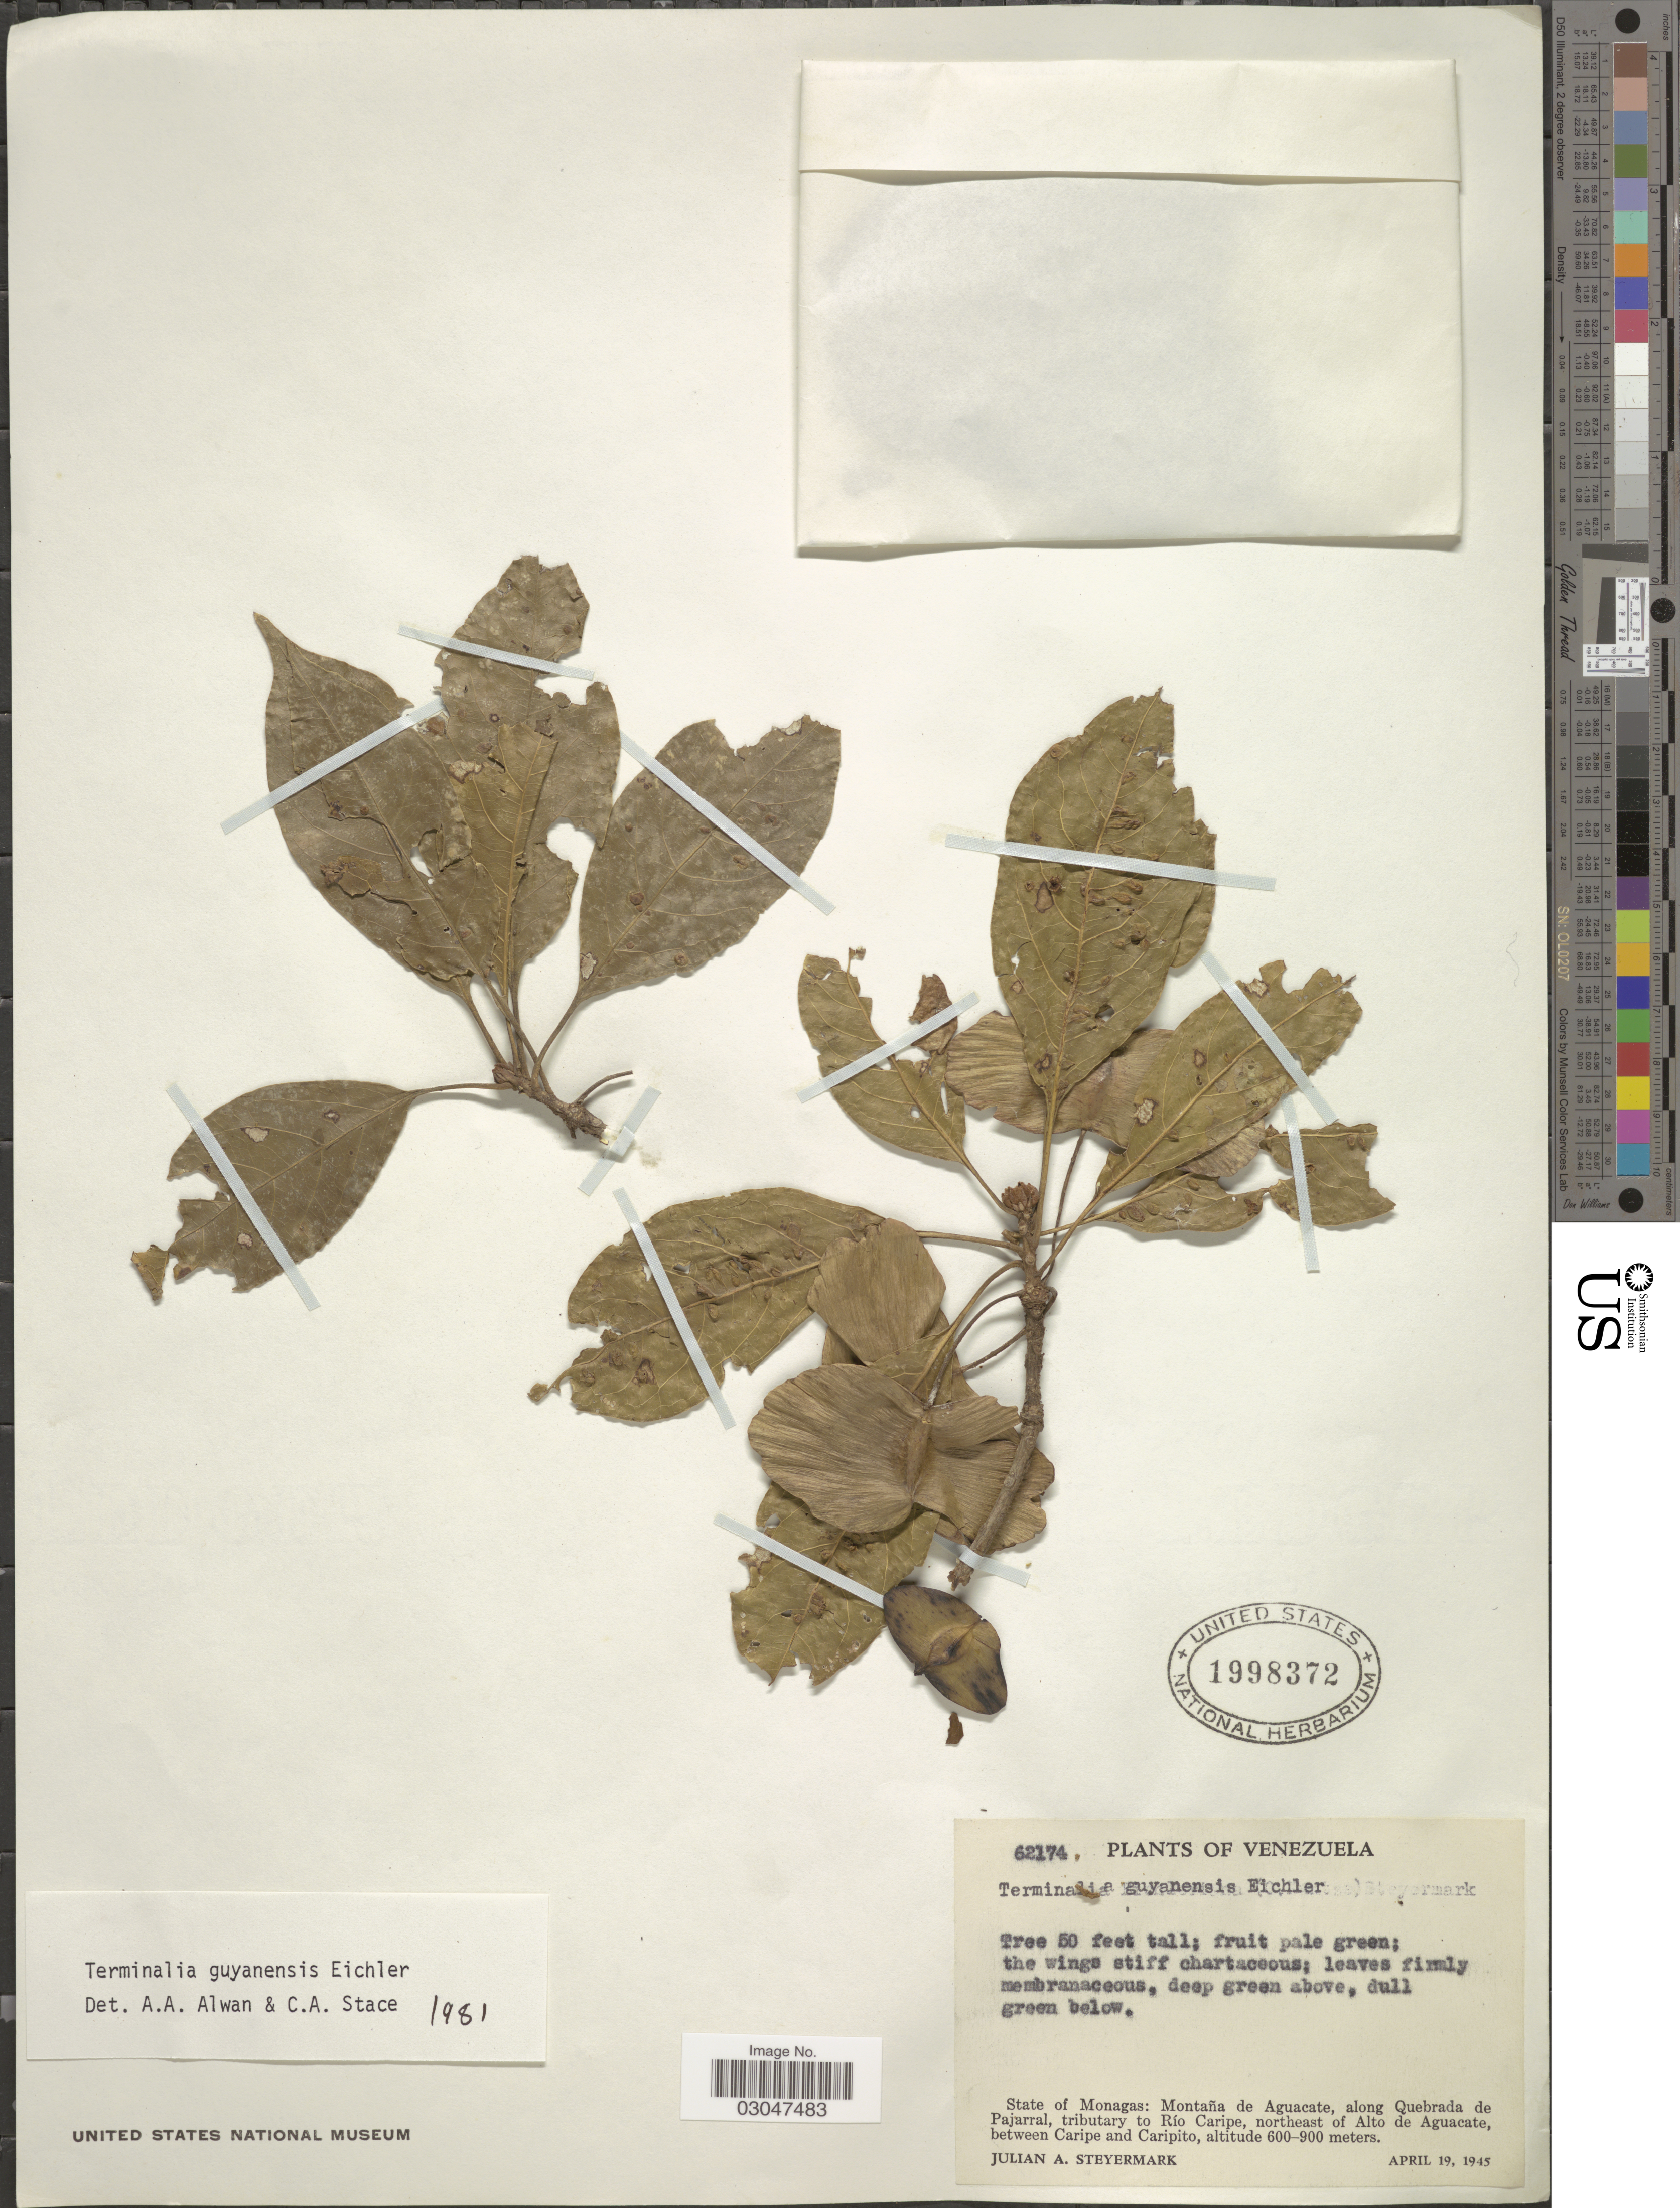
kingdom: Plantae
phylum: Tracheophyta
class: Magnoliopsida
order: Myrtales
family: Combretaceae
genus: Terminalia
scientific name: Terminalia guyanensis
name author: Eichler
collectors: J. Steyermark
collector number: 62174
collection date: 1945-04-19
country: Venezuela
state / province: Monagas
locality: Montaña de Aguacate, along Quebrada de Pajarral, tributary to Río Caripe, northeast of Alto de Aguacate, between Caripe and Caripito.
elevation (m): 600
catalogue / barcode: US 1998372